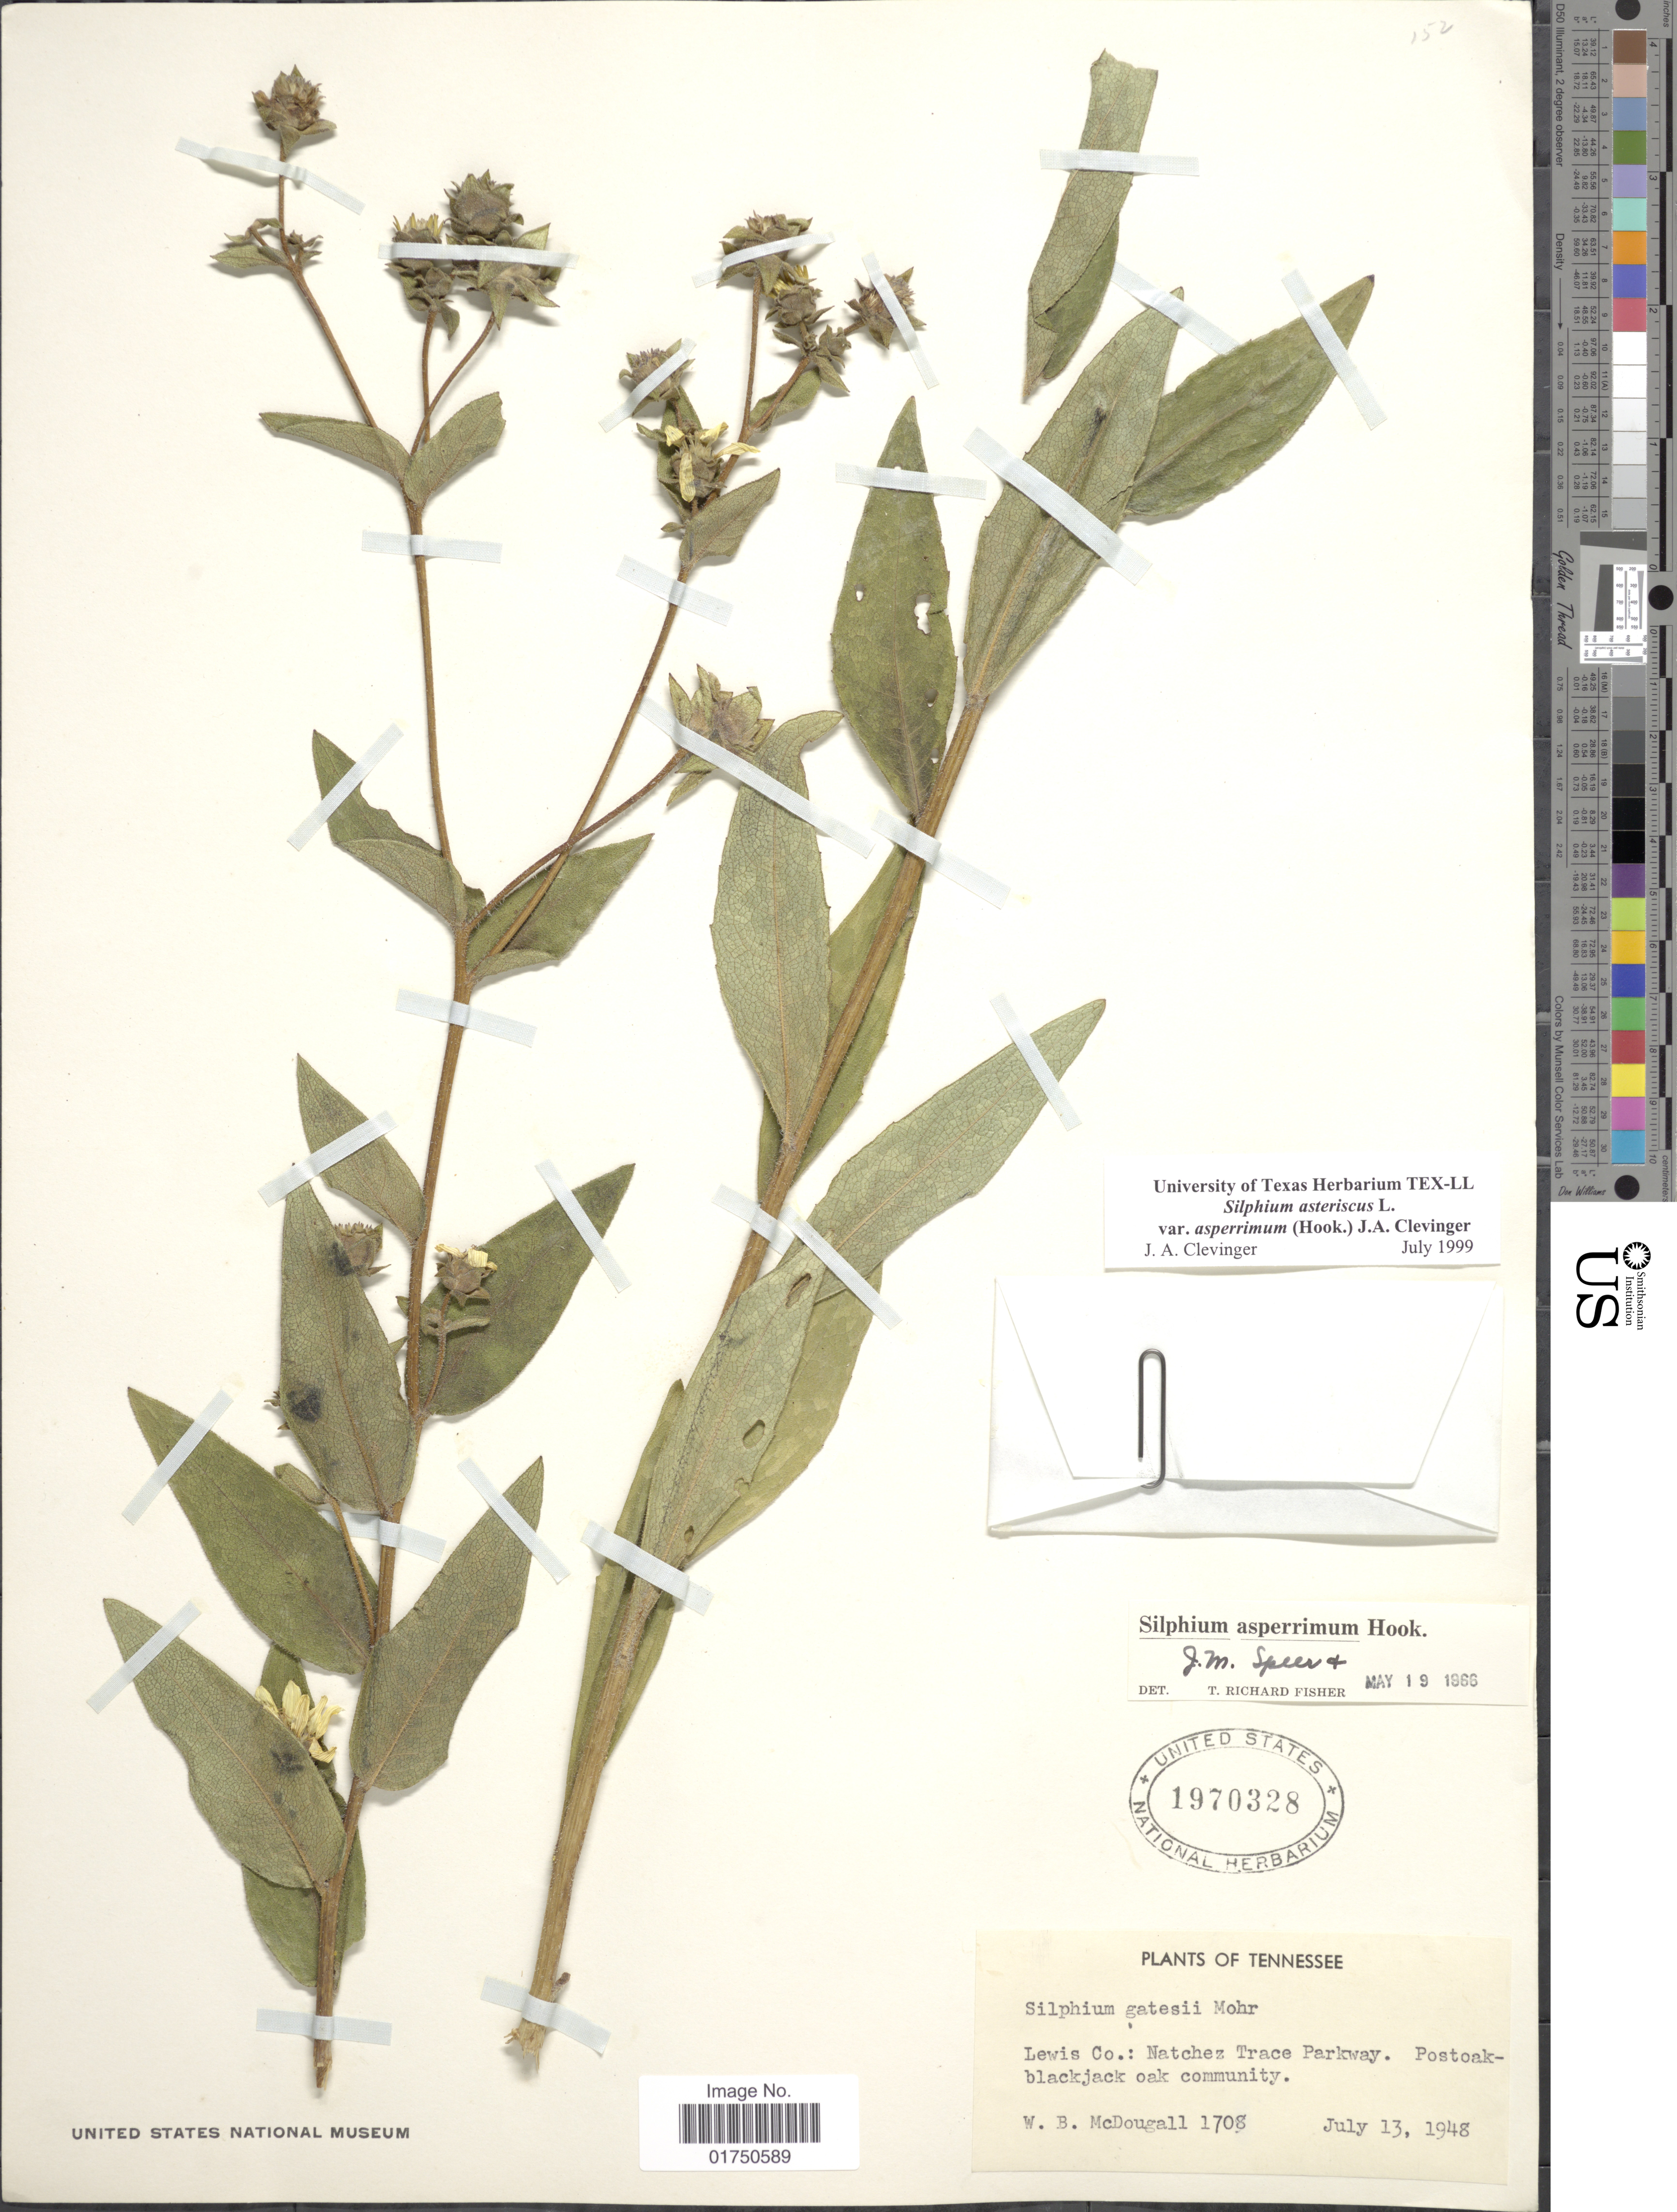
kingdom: Plantae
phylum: Tracheophyta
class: Magnoliopsida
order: Asterales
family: Asteraceae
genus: Silphium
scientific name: Silphium asteriscus var. asperrimum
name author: (Hook.) Clevinger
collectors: W. B. McDougall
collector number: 1708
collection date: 1948-07-13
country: United States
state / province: Tennessee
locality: Lewis Co.: Natchez Trace Parkway. Postoak-blackjack oak community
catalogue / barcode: US 1970328